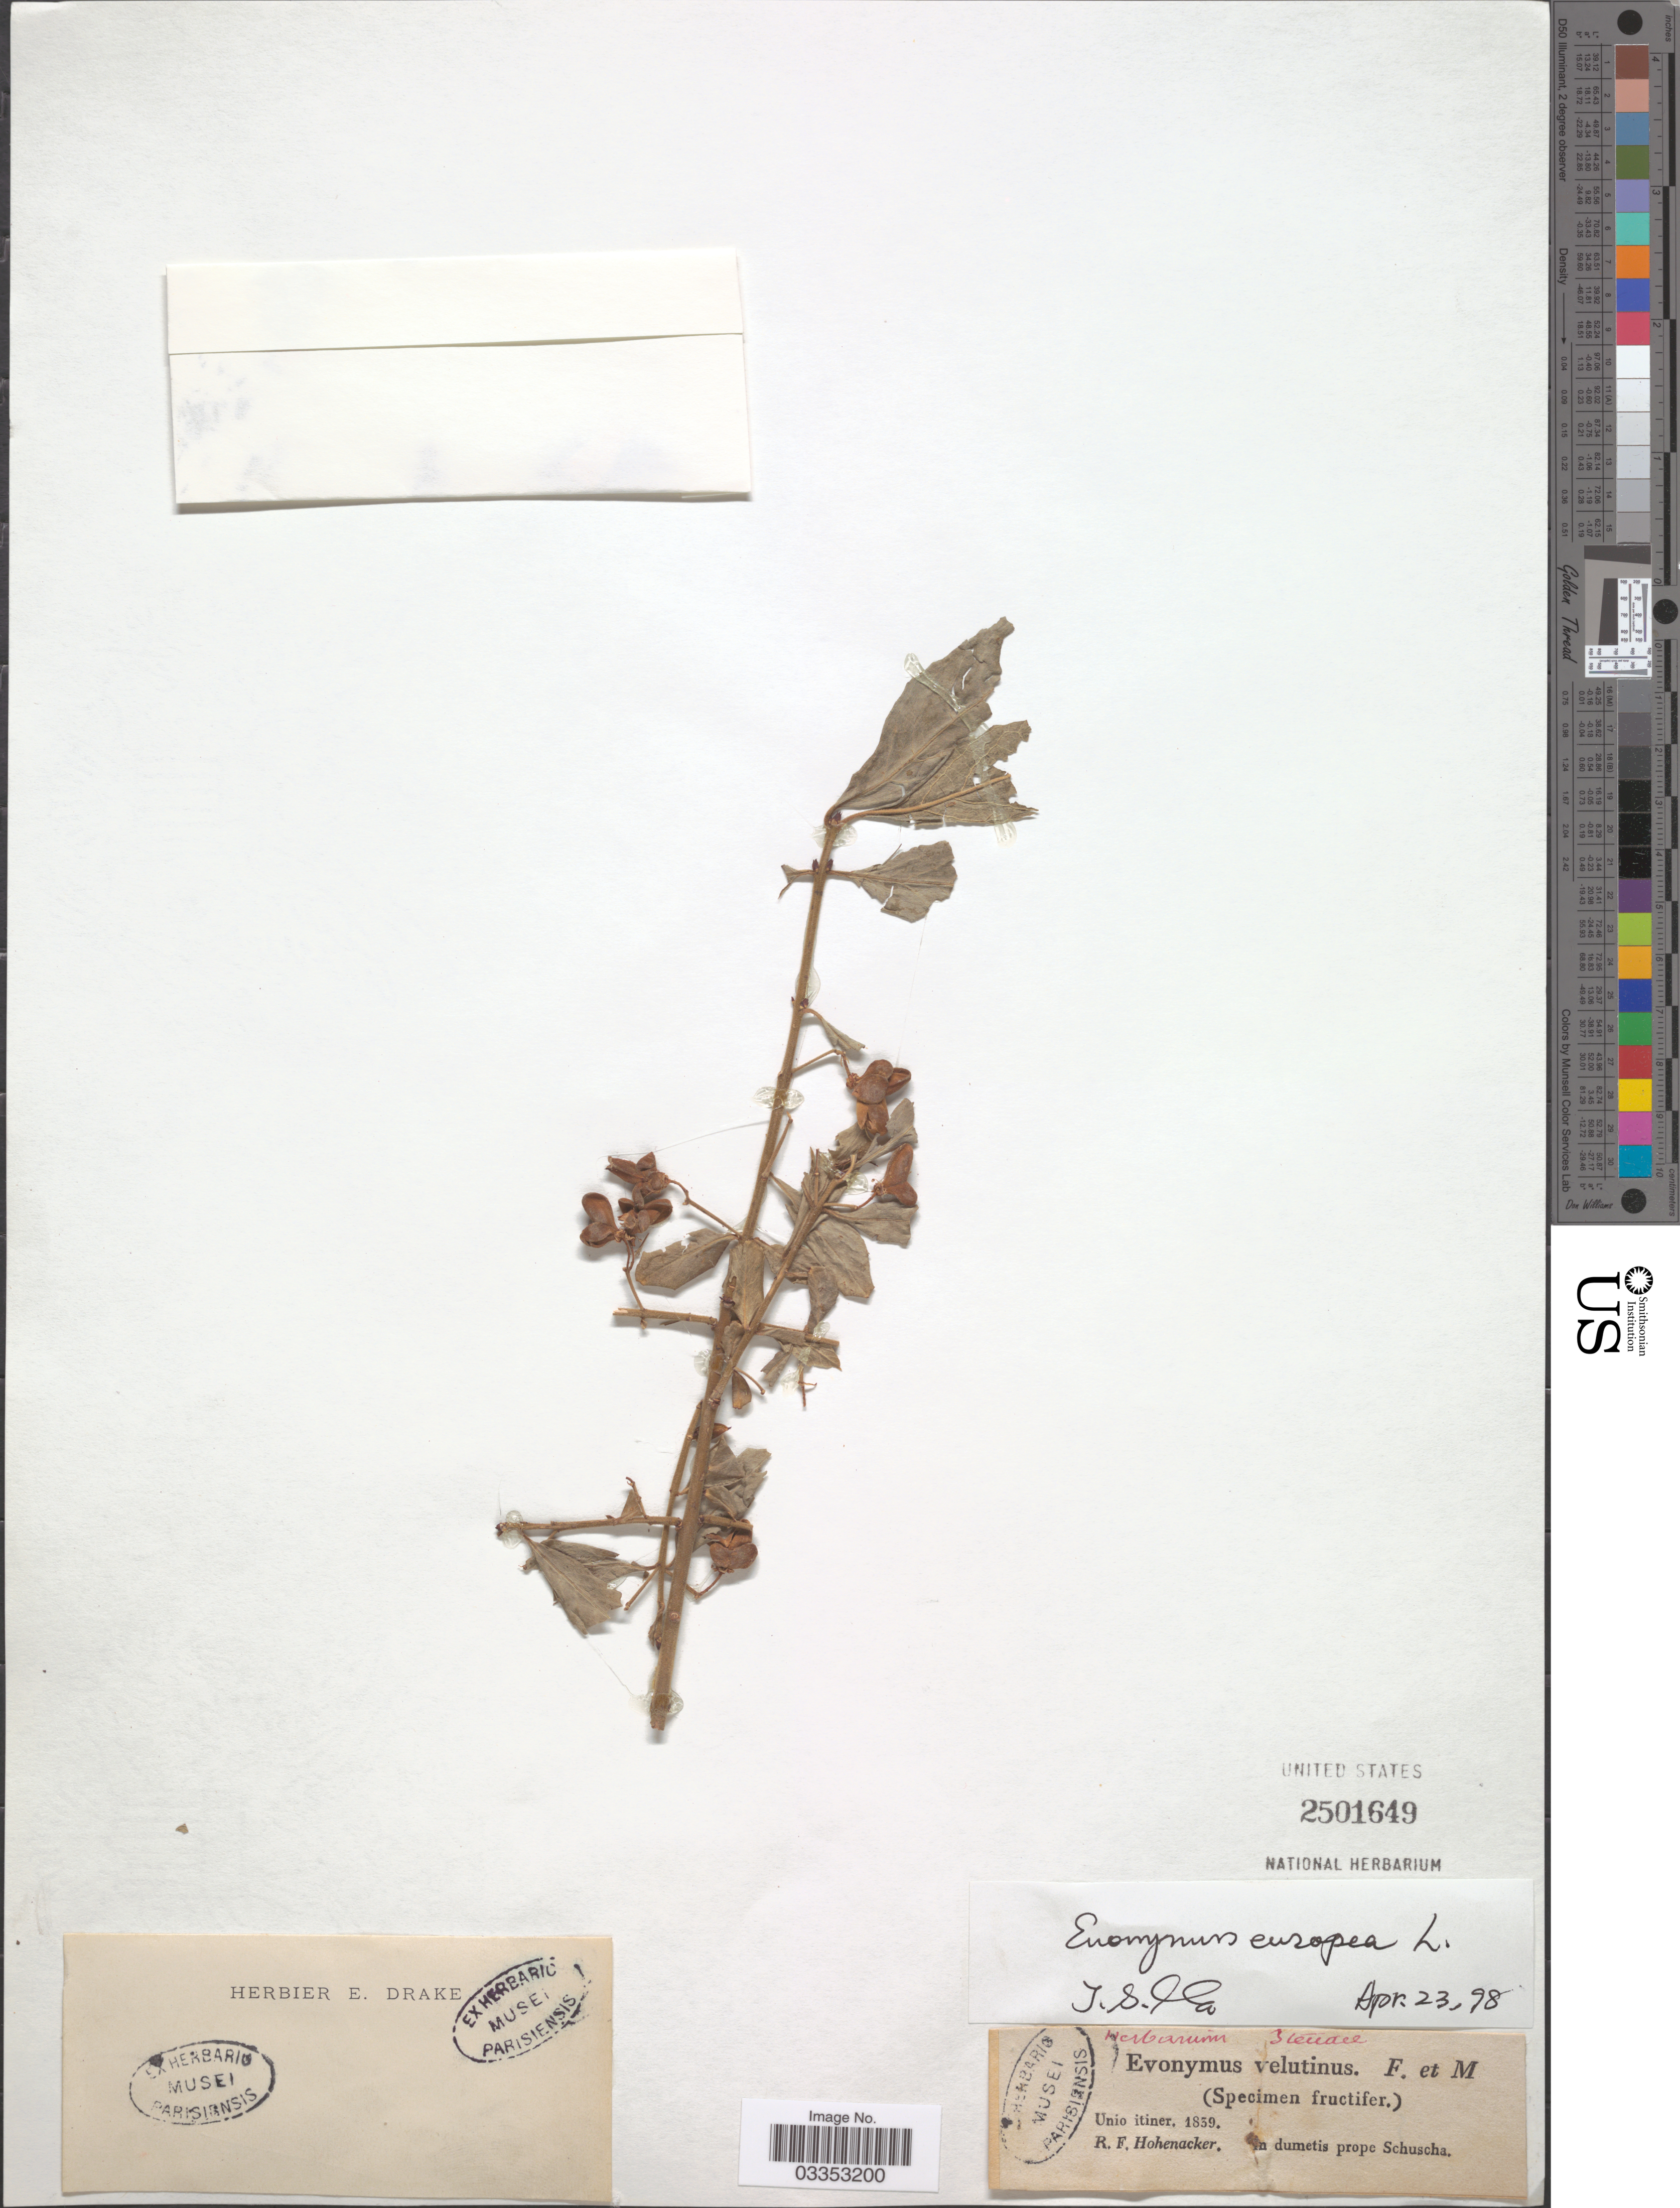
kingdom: Plantae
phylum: Tracheophyta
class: Magnoliopsida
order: Celastrales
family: Celastraceae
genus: Euonymus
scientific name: Euonymus europaeus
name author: L.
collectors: R. F. Hohenacker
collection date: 1839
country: Azerbaijan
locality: In dumetis prope Schuscha.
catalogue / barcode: US 2501649